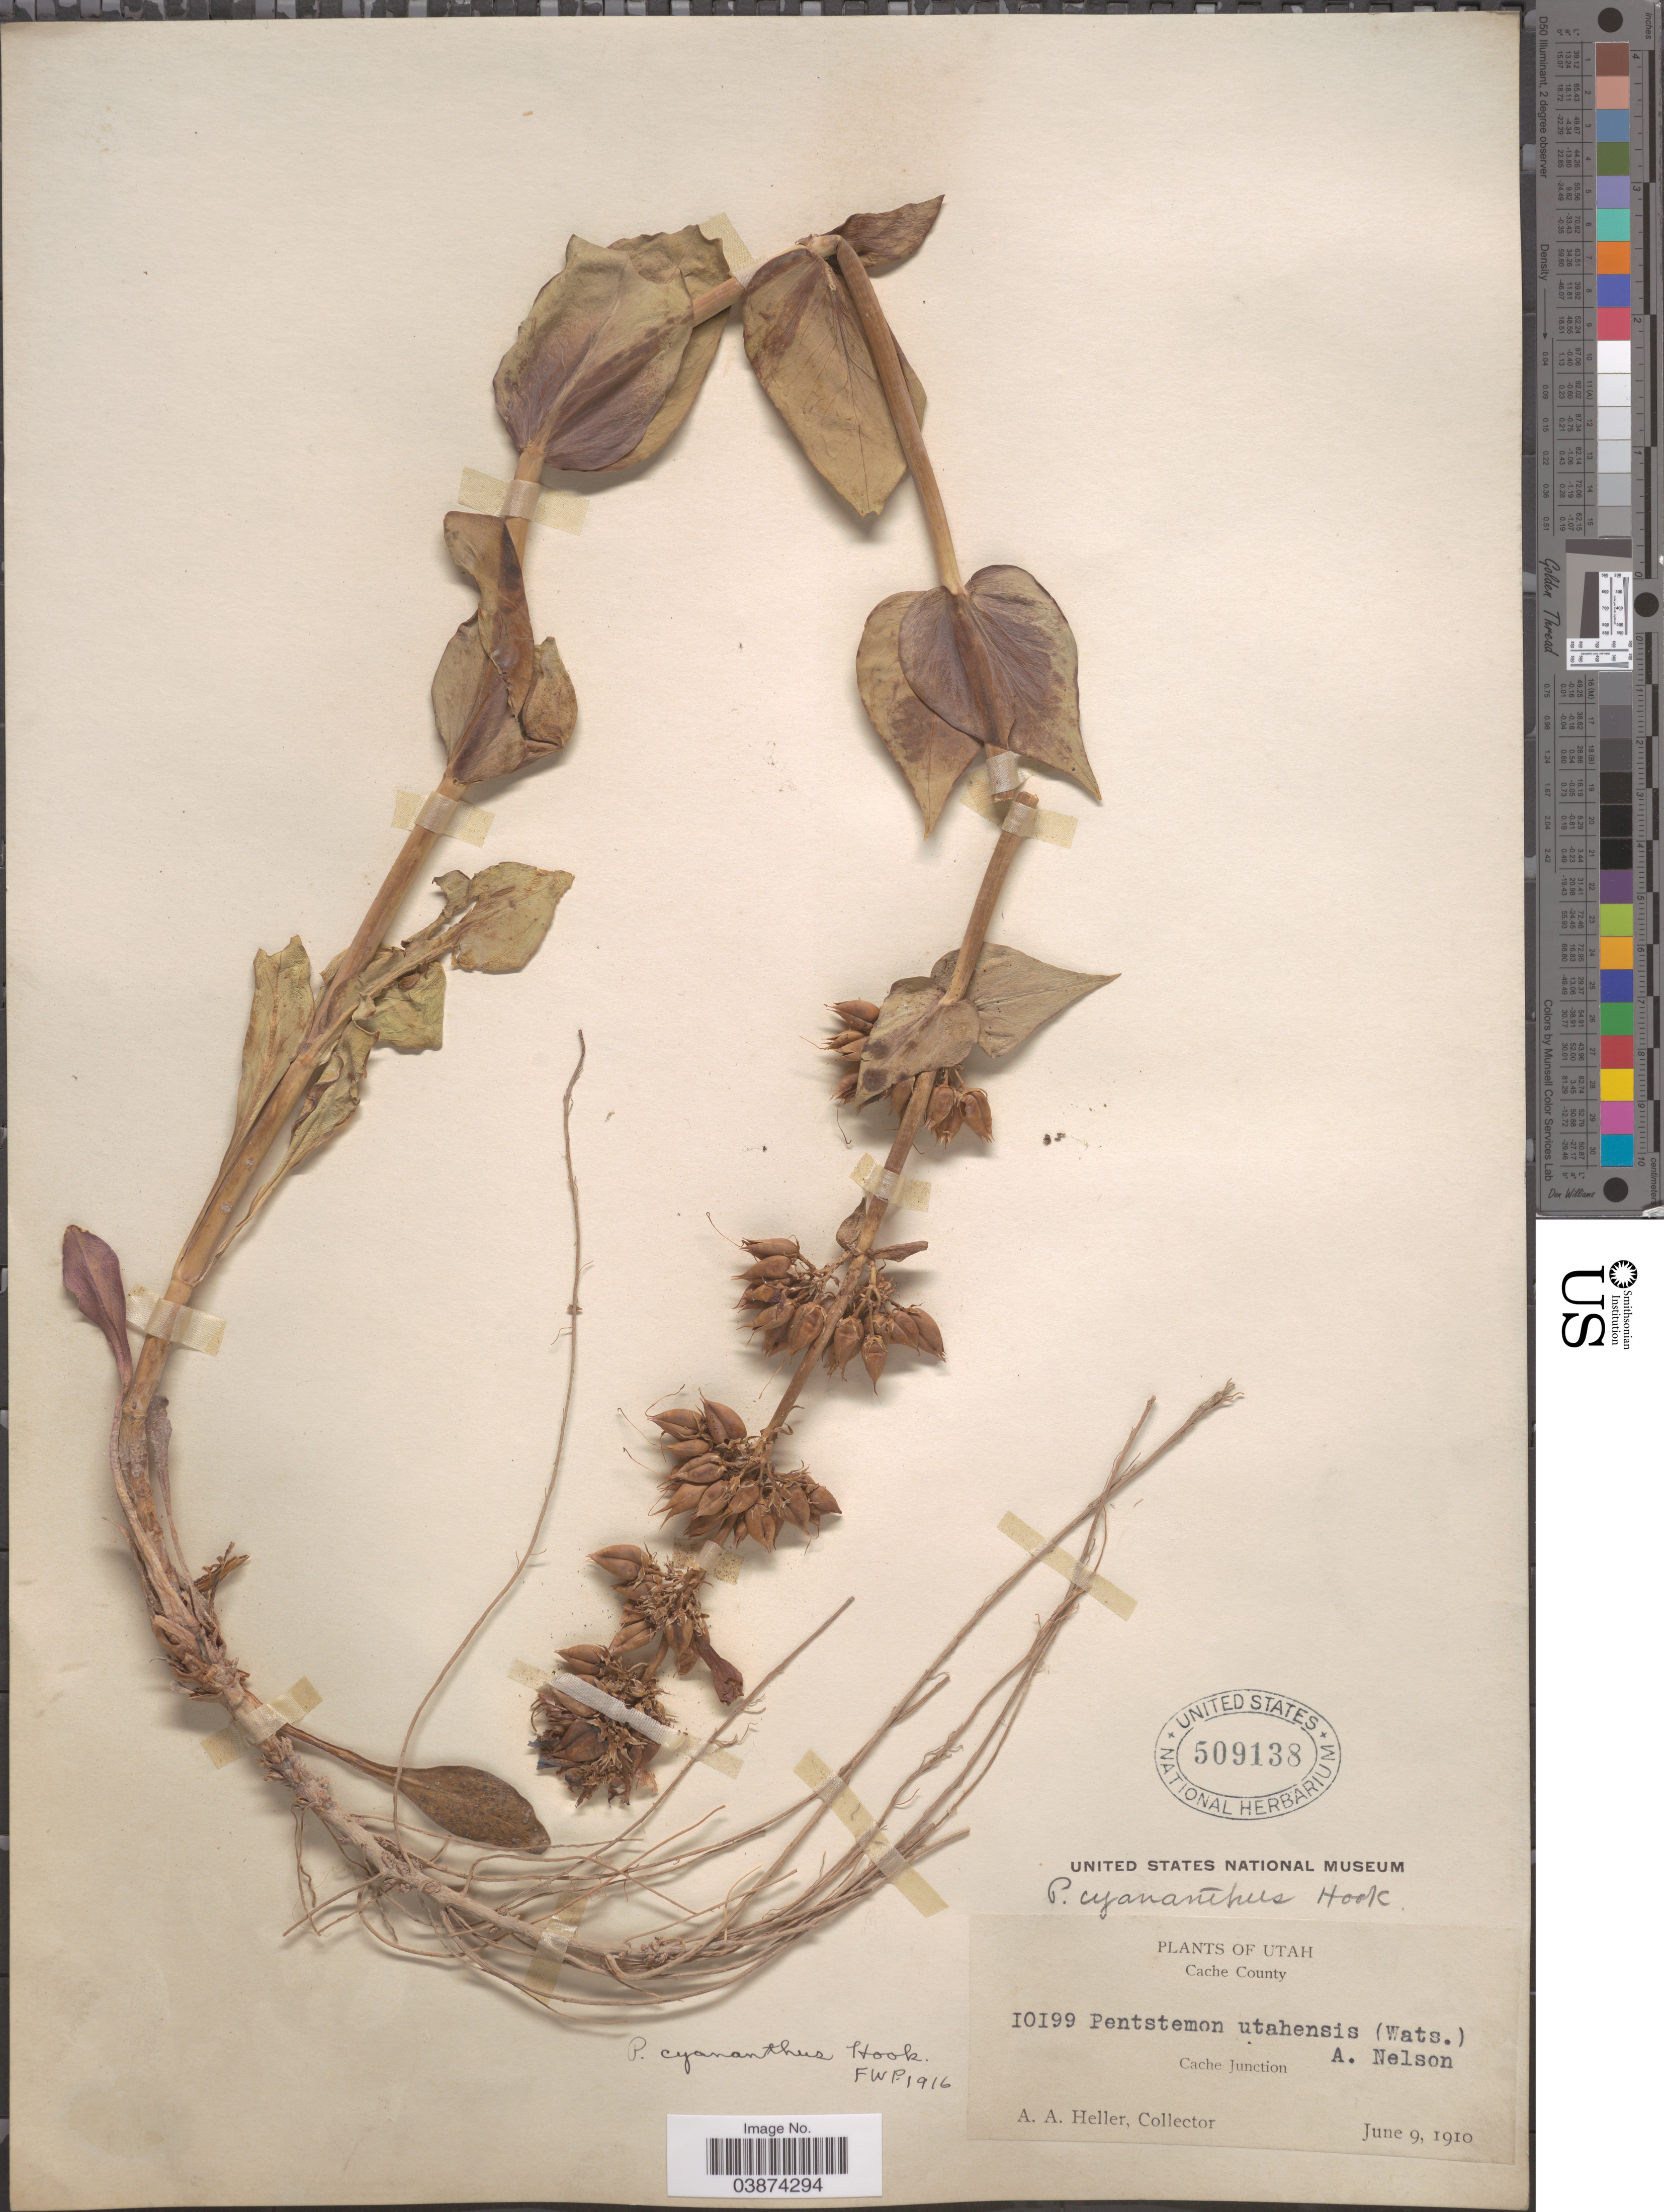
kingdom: Plantae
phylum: Tracheophyta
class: Magnoliopsida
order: Lamiales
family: Plantaginaceae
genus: Penstemon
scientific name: Penstemon cyananthus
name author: Hook.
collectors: A. A. Heller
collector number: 10199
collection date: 1910-06-09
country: United States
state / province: Utah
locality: Cache County. Cache Junction.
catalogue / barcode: US 509138